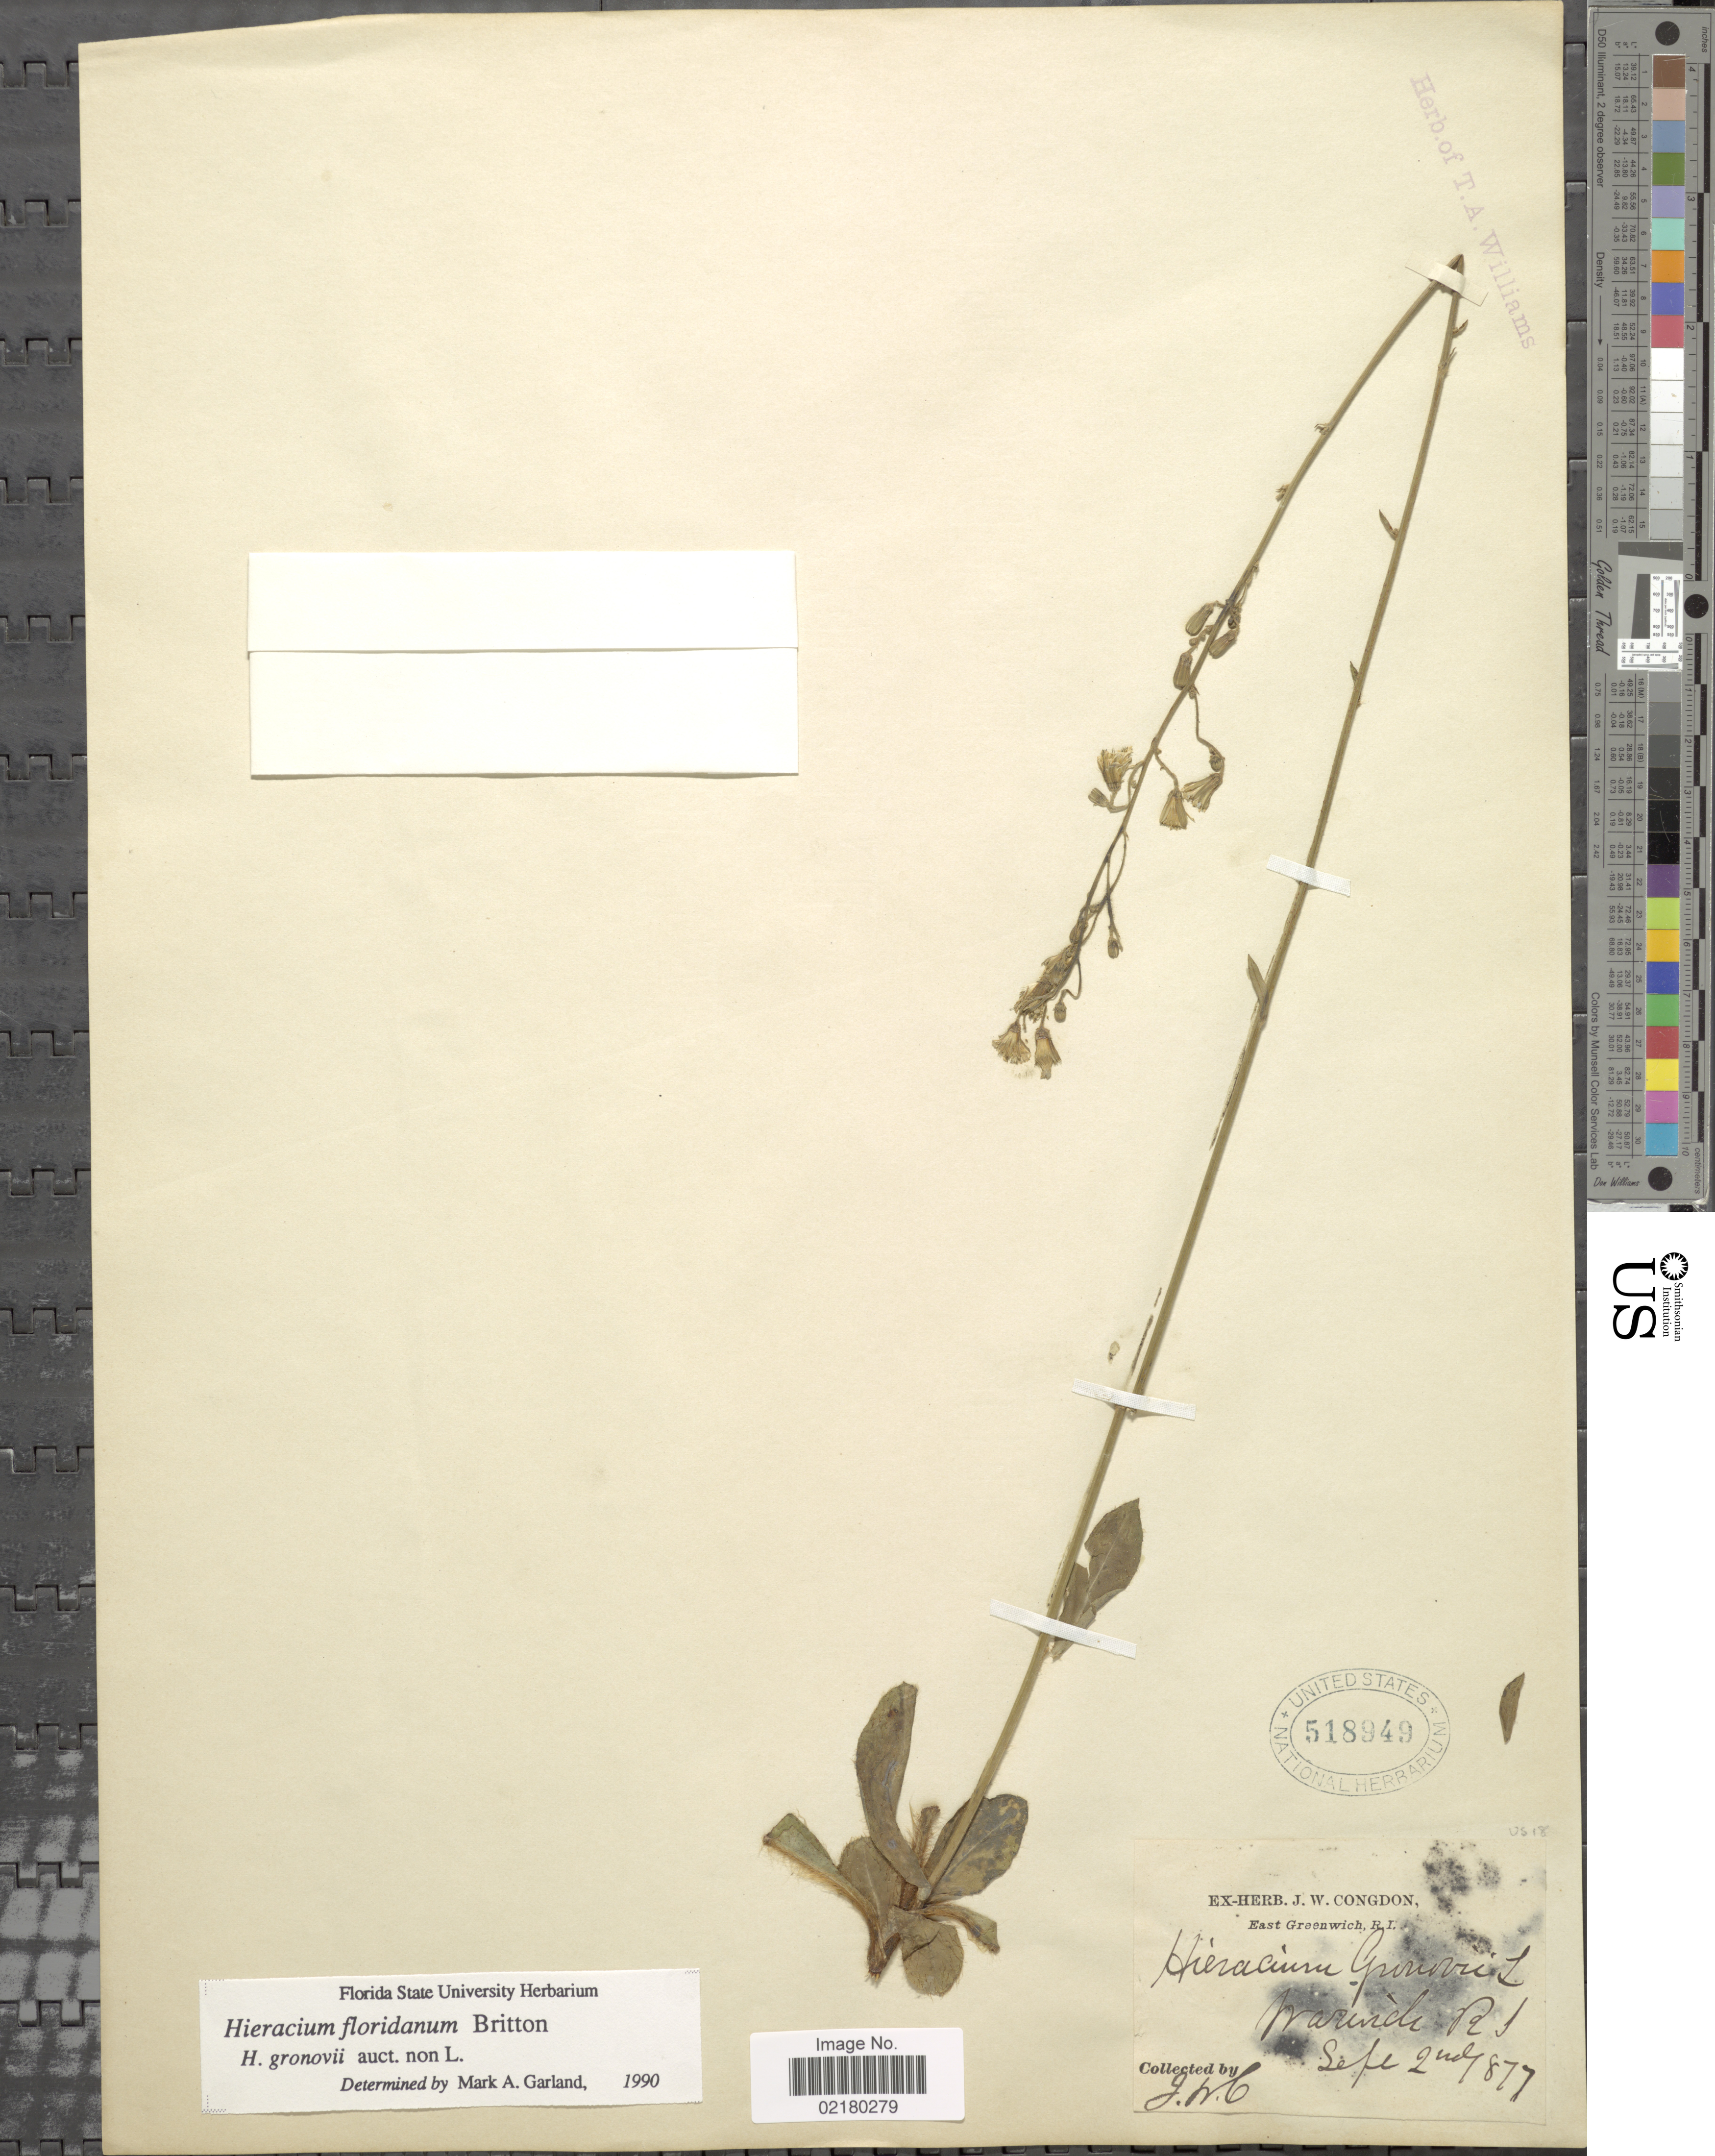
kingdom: Plantae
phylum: Tracheophyta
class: Magnoliopsida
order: Asterales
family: Asteraceae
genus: Hieracium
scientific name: Hieracium gronovii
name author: L.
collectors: J. W. Congdon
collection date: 1877-09-02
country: United States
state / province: Rhode Island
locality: East Greenwich, Warwick.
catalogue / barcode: US 518949